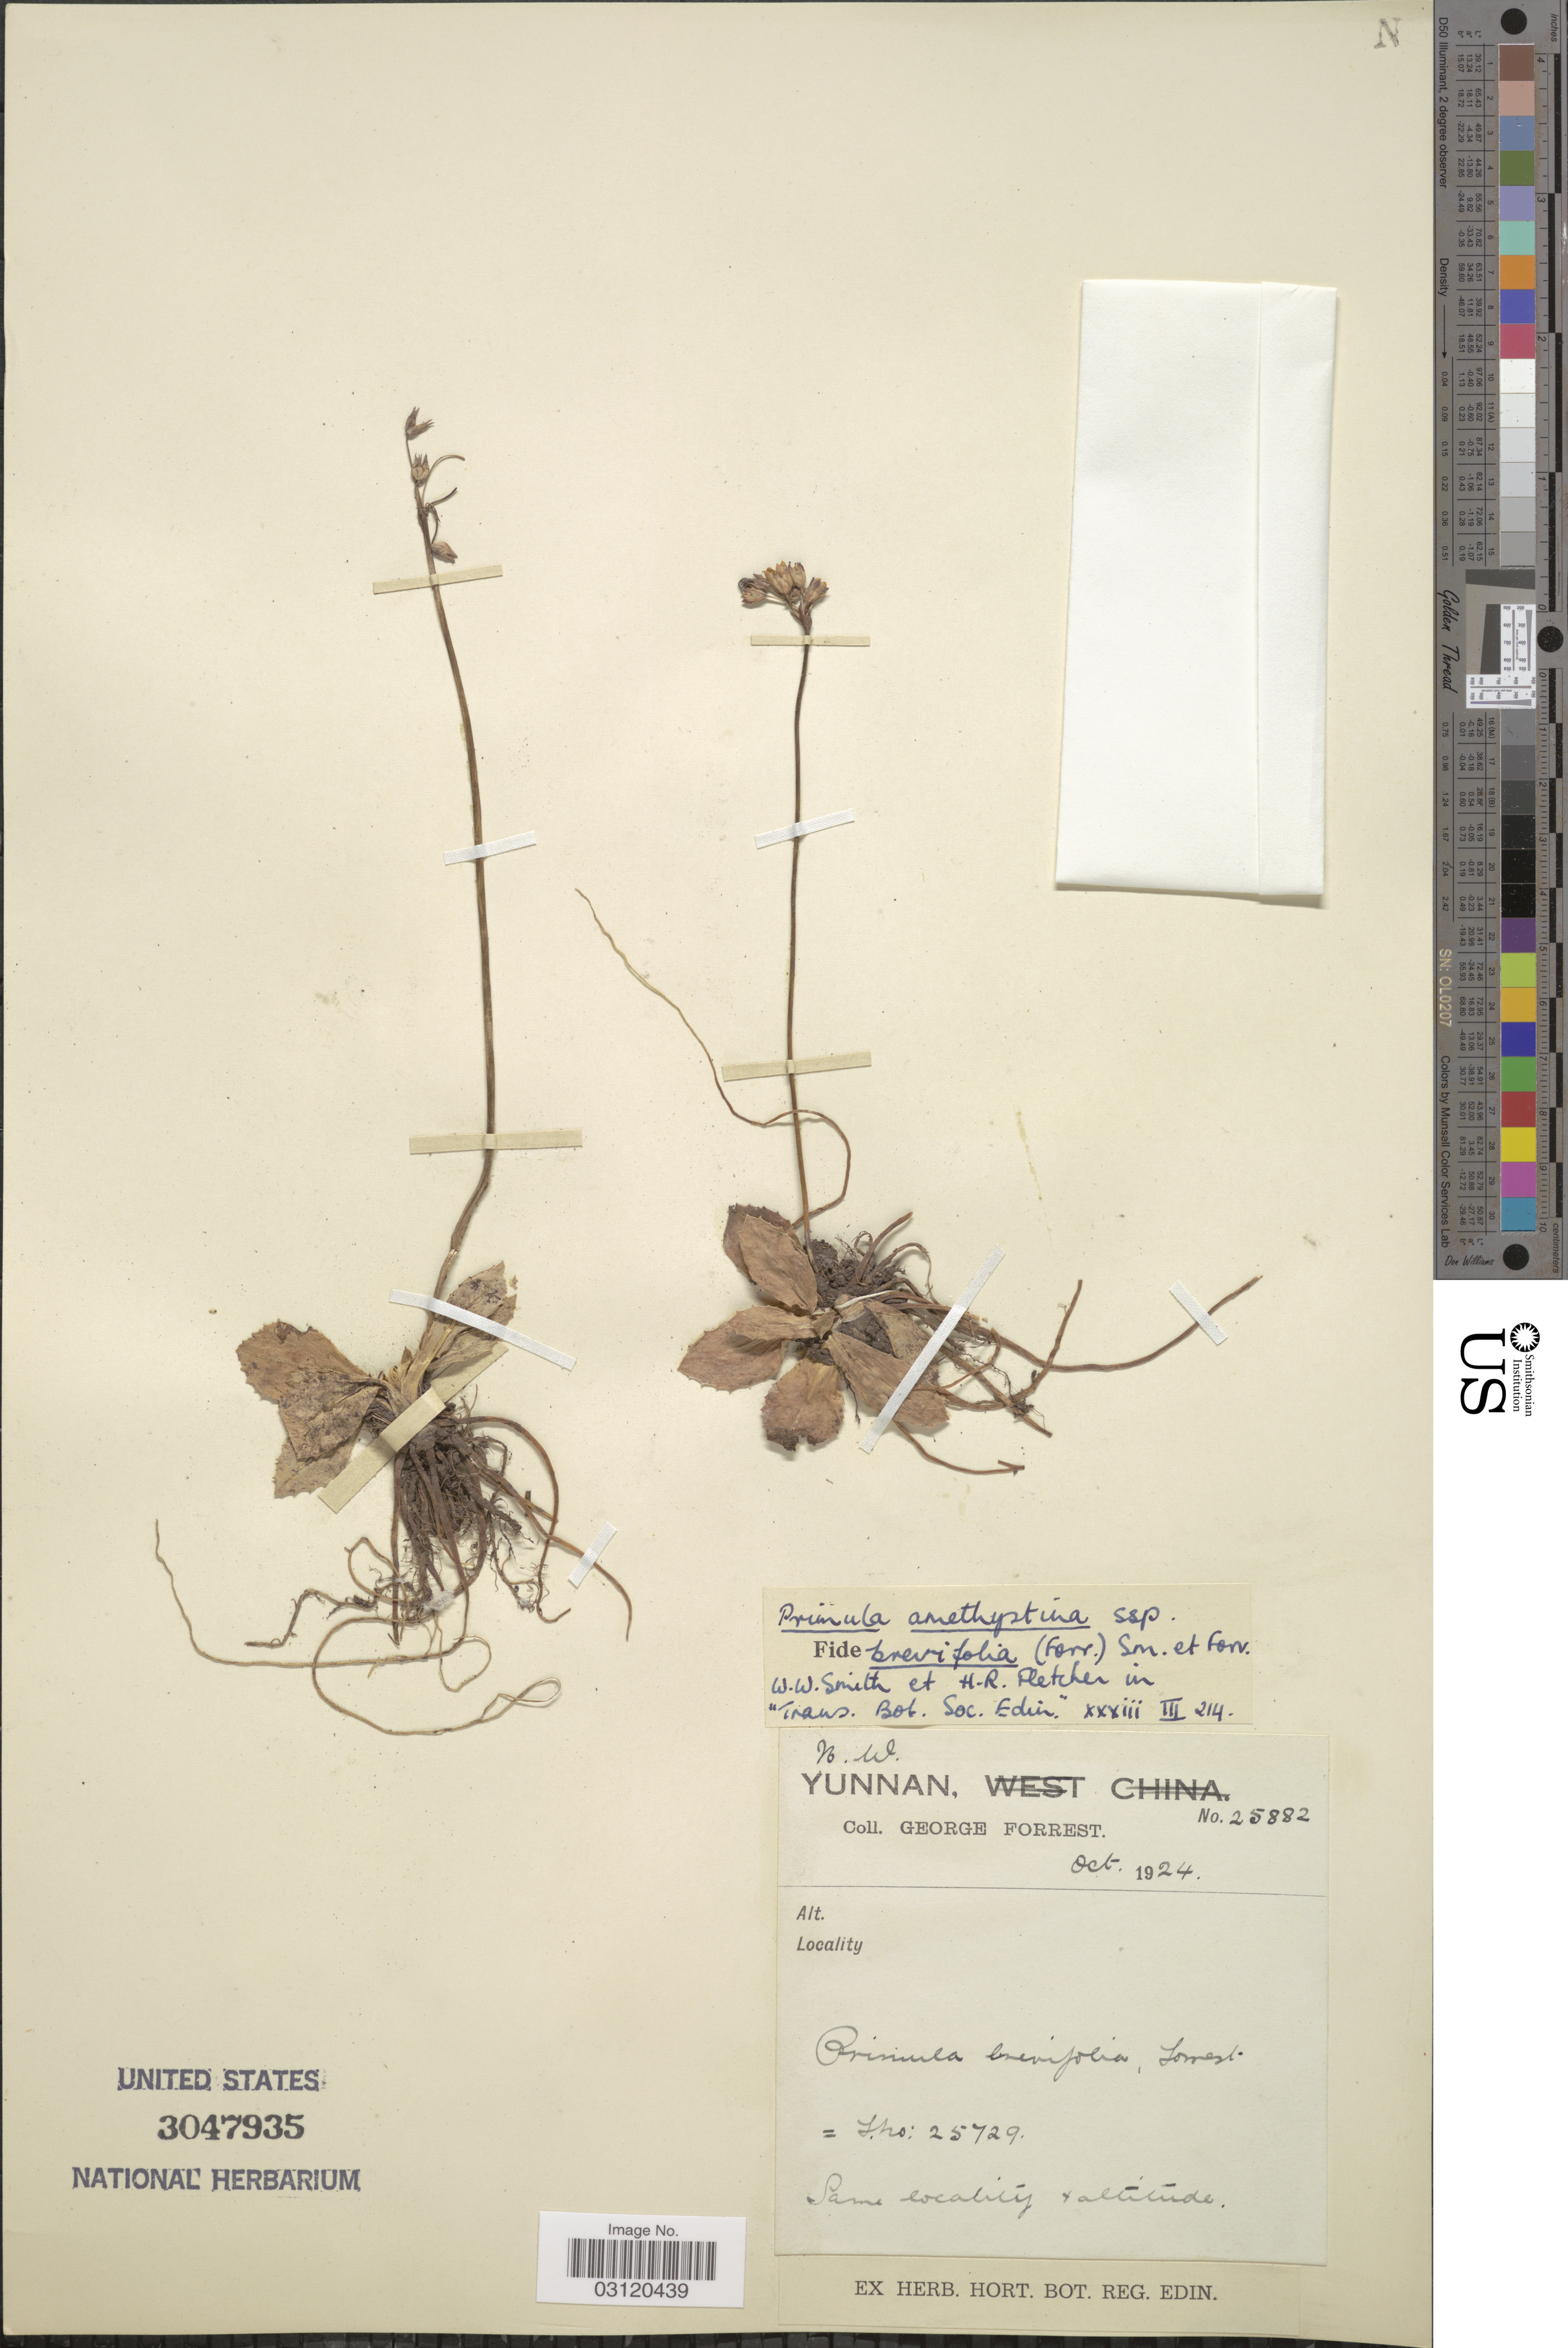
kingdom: Plantae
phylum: Tracheophyta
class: Magnoliopsida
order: Ericales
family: Primulaceae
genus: Primula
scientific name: Primula amethystina subsp. brevifolia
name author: (Forrest) W.W. Sm. & Forrest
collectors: G. Forrest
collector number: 25882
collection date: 1924-10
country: China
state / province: Yunnan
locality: N.W. Yunnan.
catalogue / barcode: US 3047935